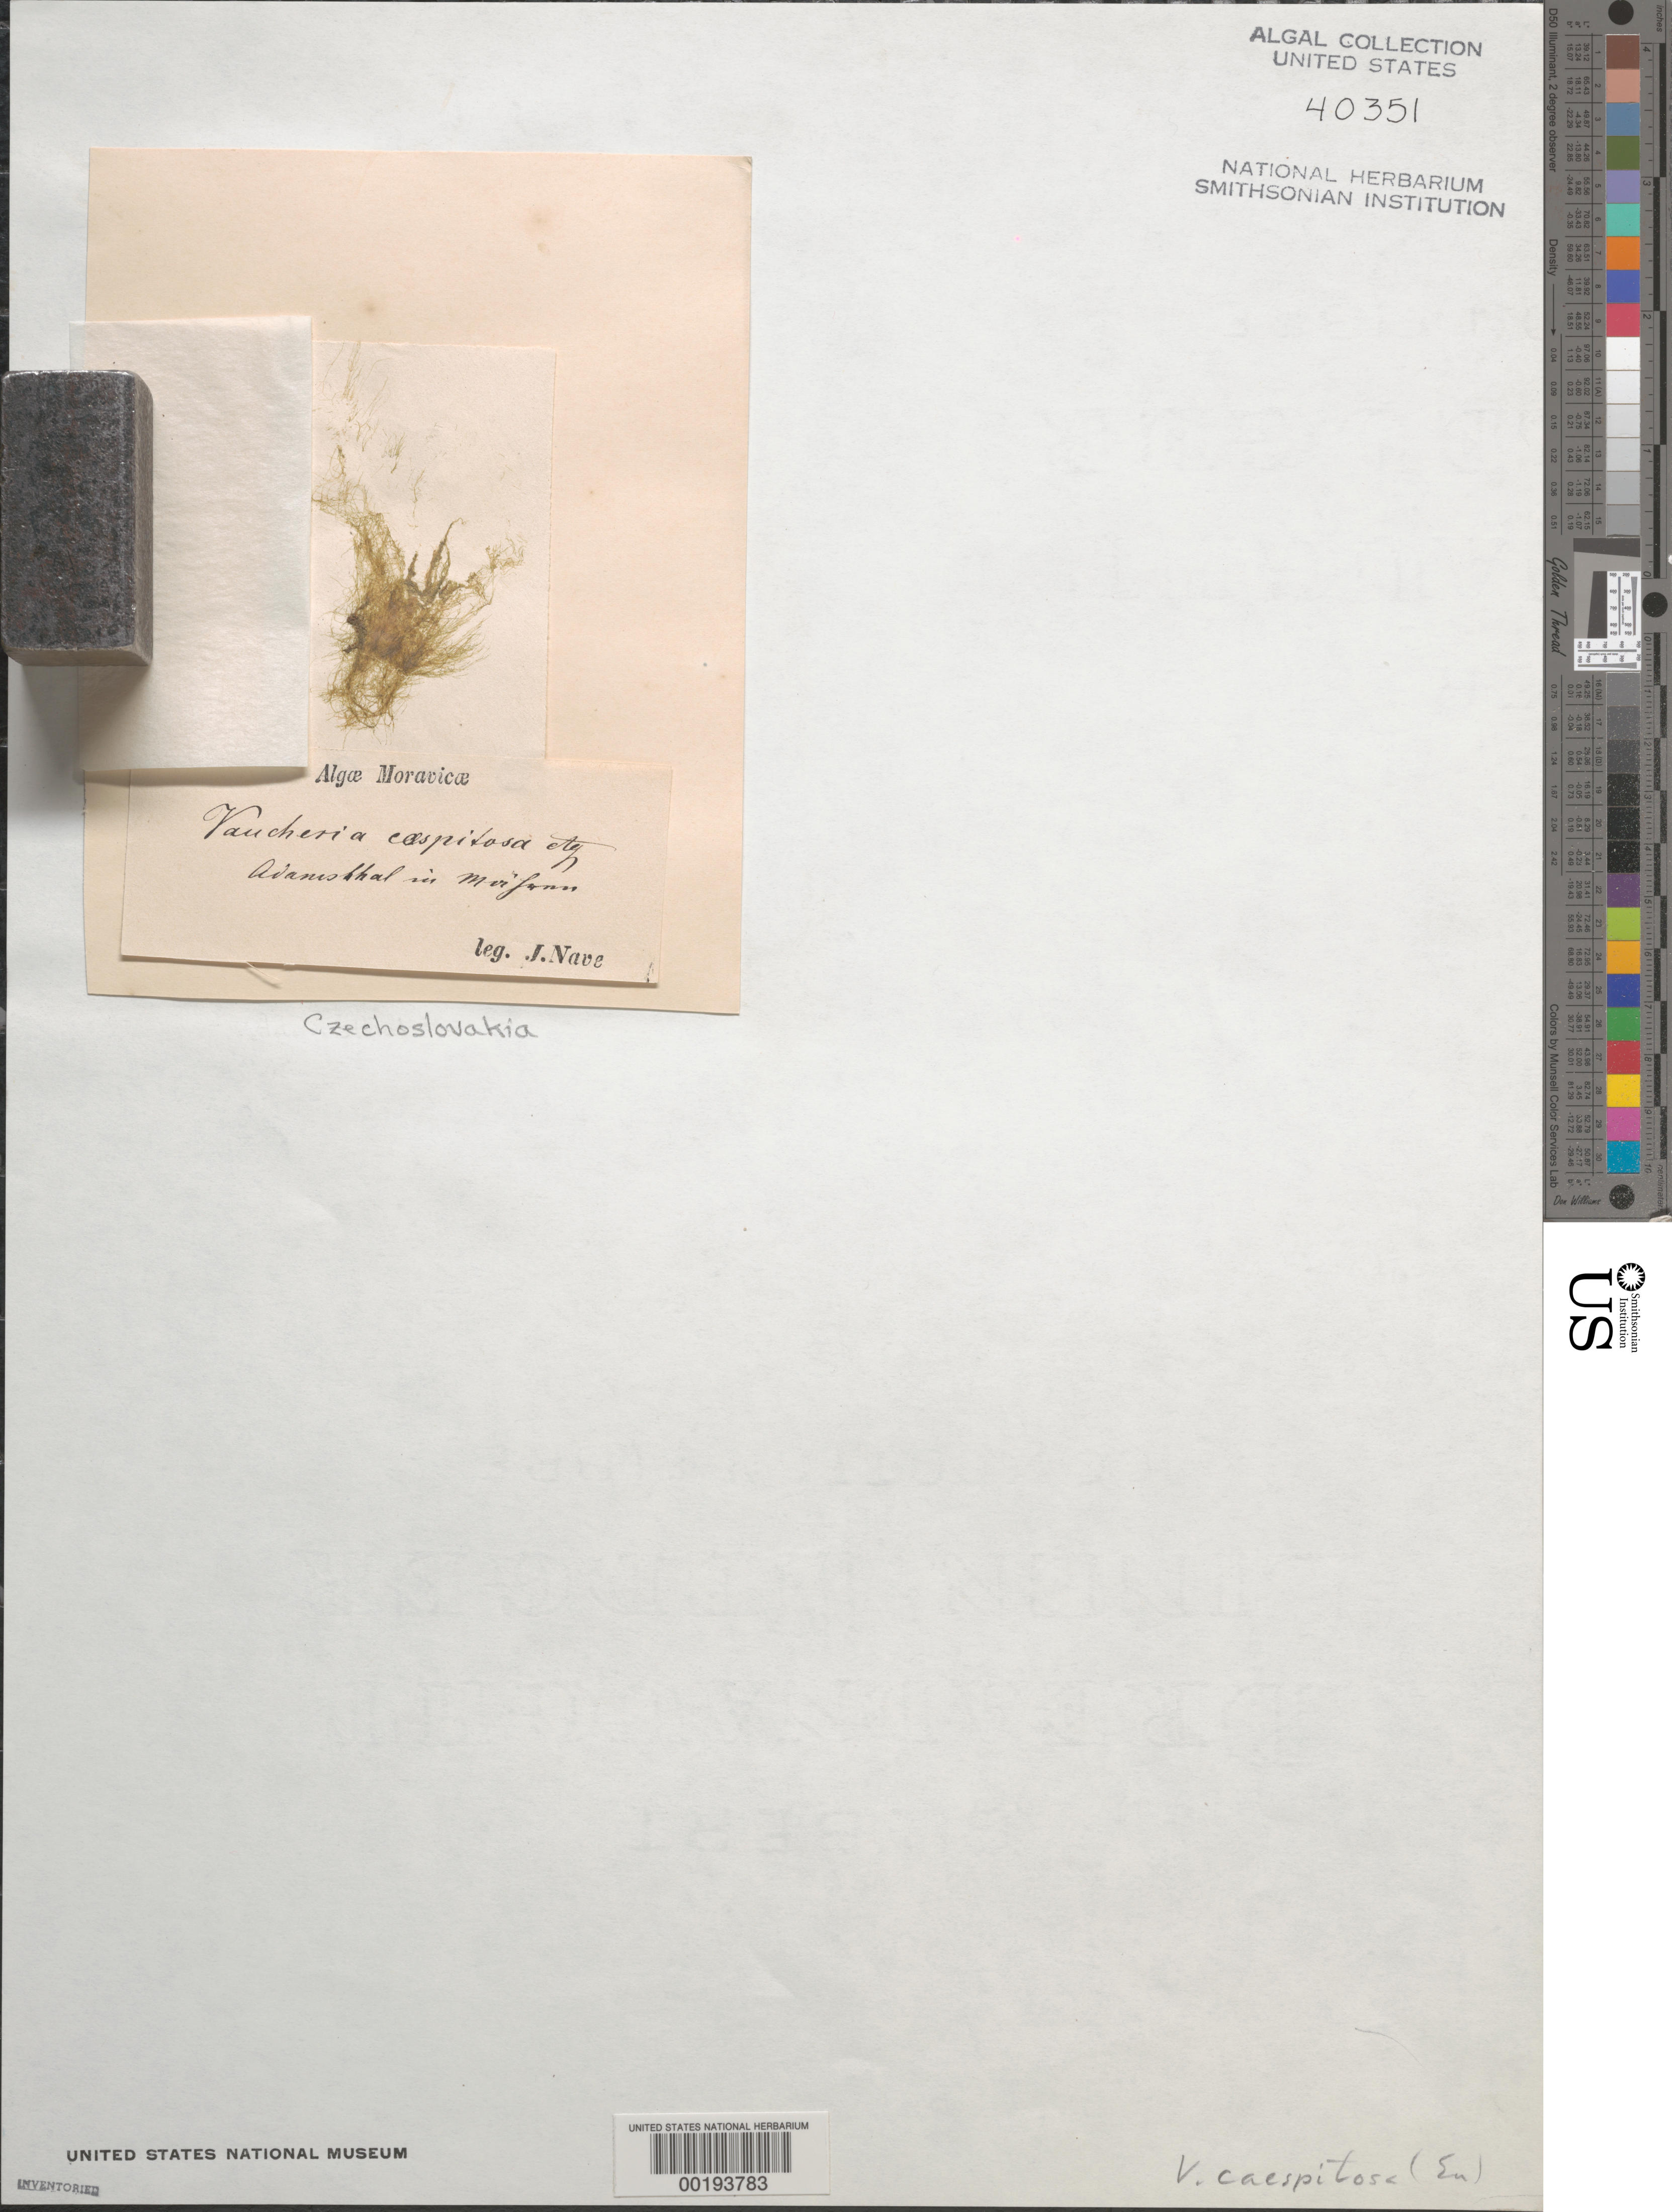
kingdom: Chromista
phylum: Ochrophyta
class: Xanthophyceae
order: Vaucheriales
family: Vaucheriaceae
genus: Vaucheria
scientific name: Vaucheria caespitosa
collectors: J. Nave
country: Czechia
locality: Adamsthal, moravia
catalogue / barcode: US 40351